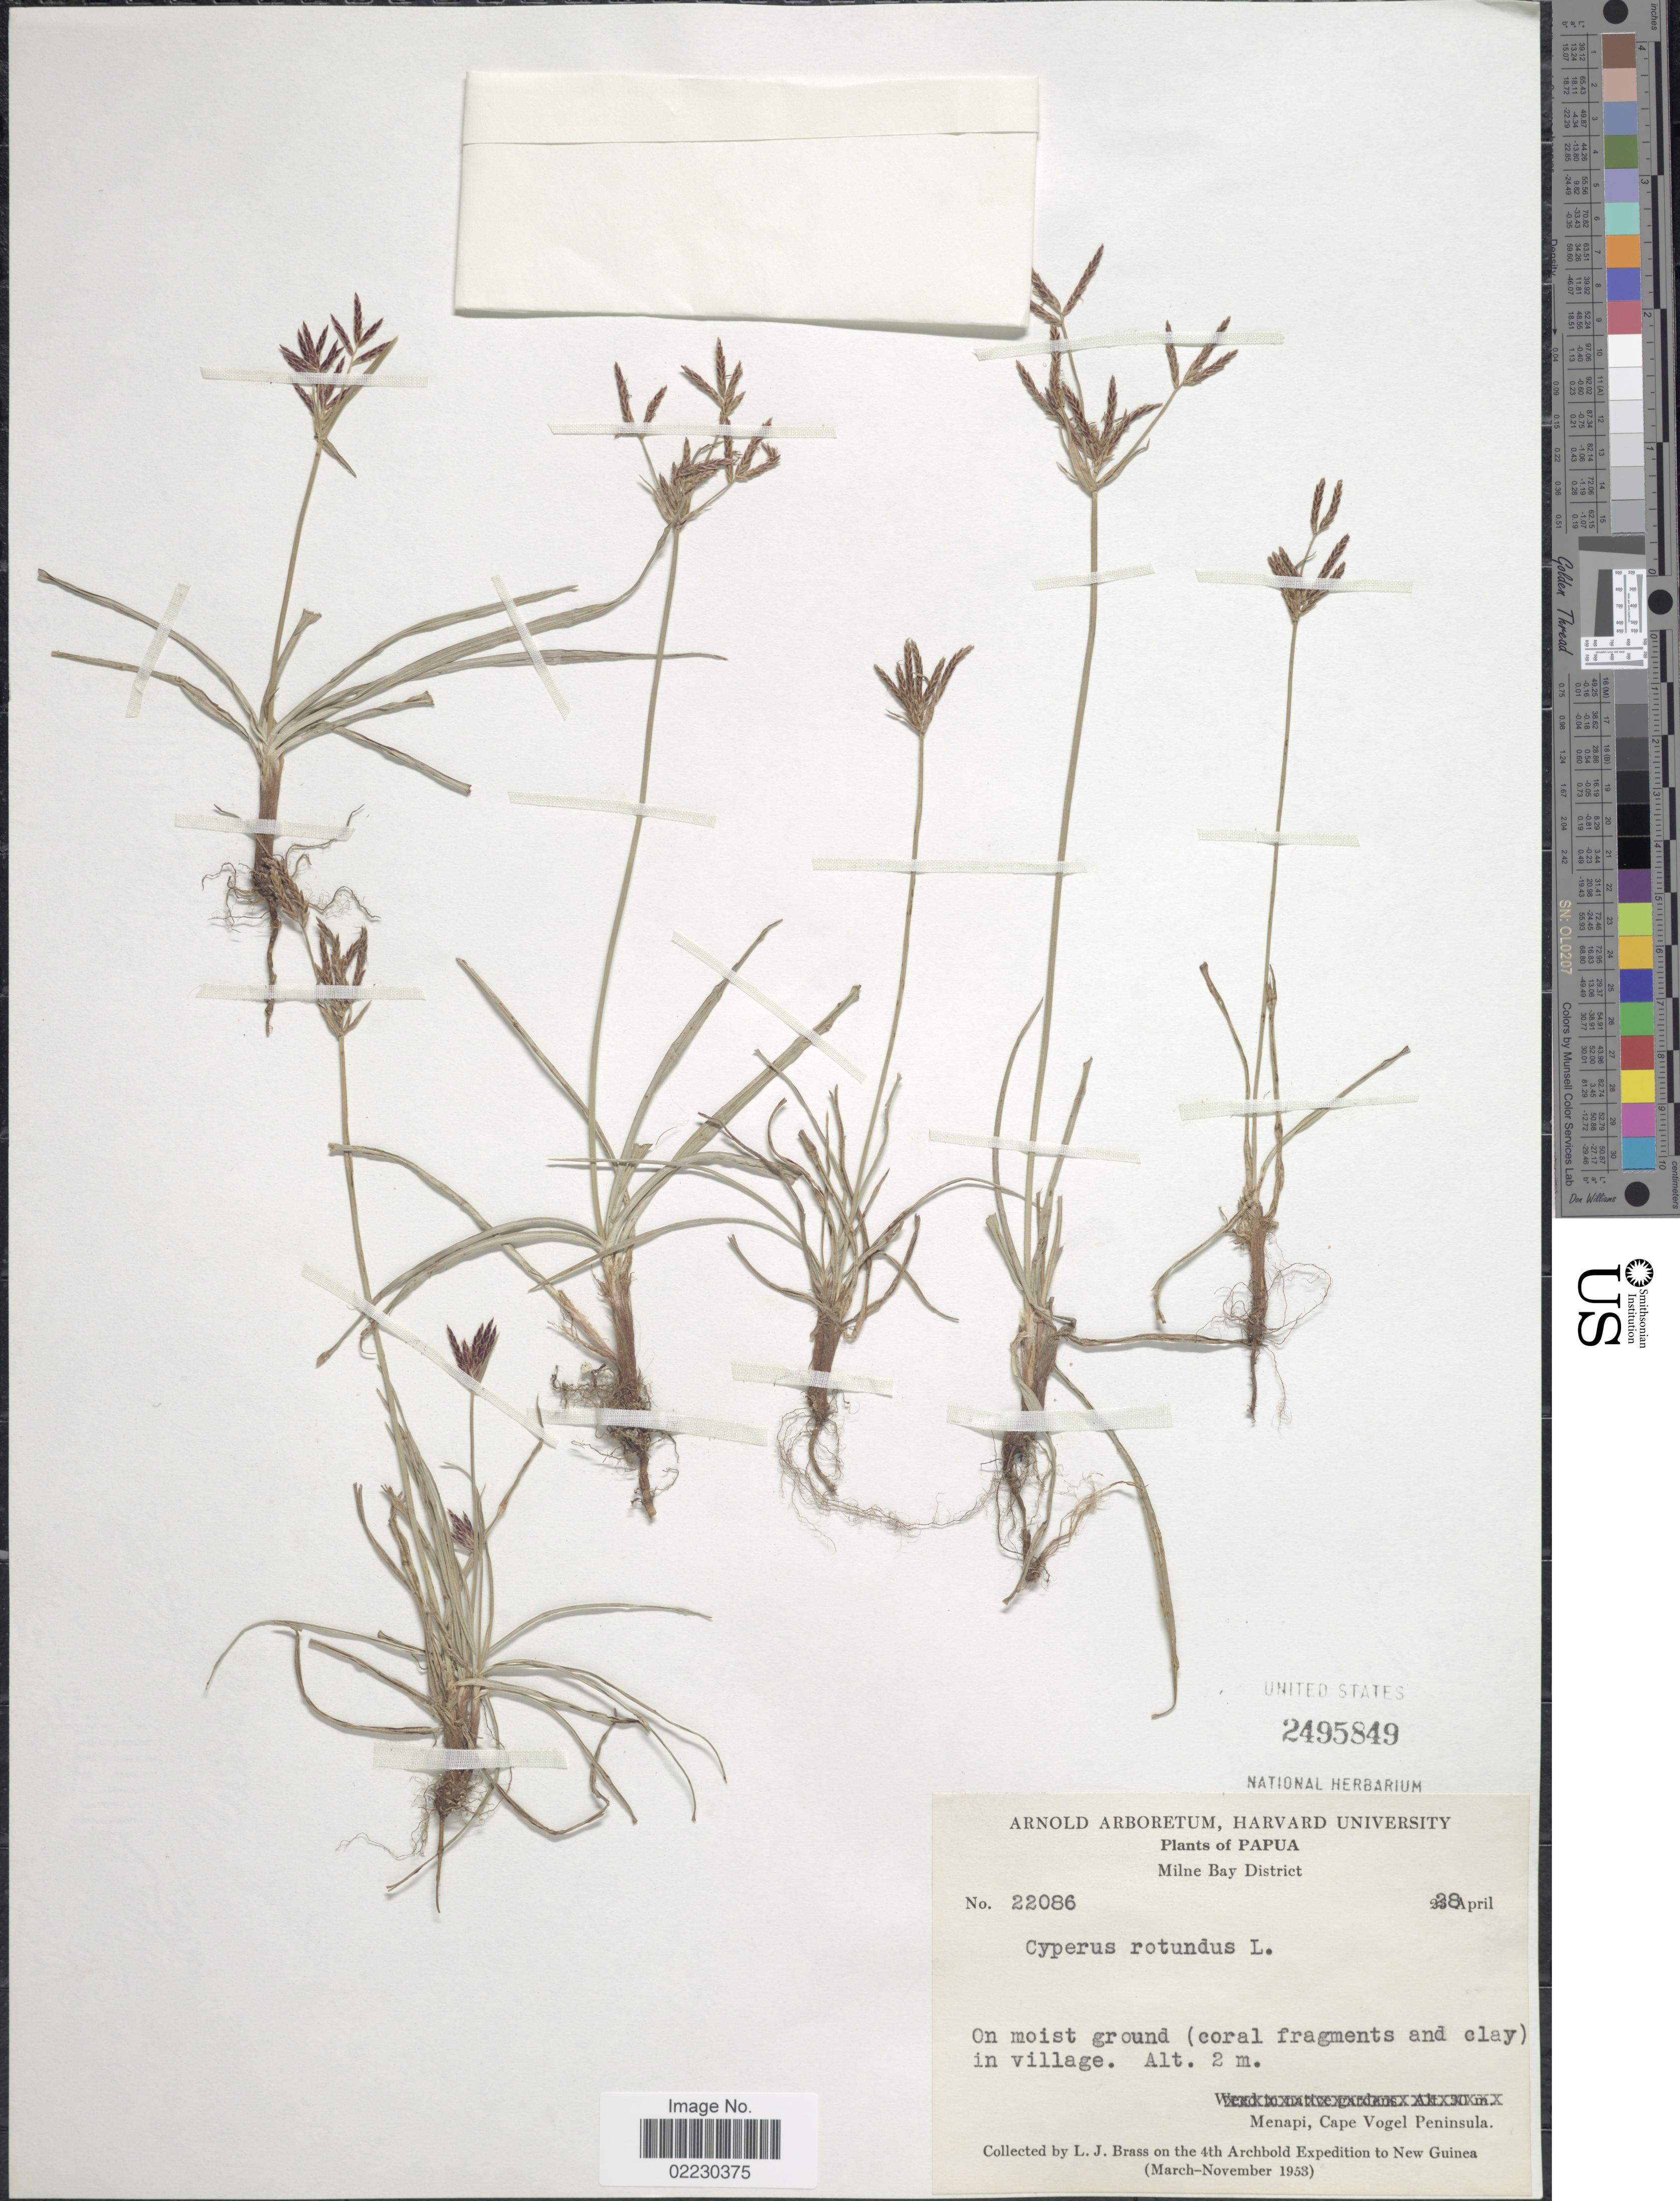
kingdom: Plantae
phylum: Tracheophyta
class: Liliopsida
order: Poales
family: Cyperaceae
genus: Cyperus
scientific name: Cyperus rotundus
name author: L.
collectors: L. J. Brass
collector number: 22086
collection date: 1953-04-28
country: Papua New Guinea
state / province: Milne Bay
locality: Papua, Milne Bay District, Menapi, Cape Vogel Peninsula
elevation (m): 2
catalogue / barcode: US 2495849